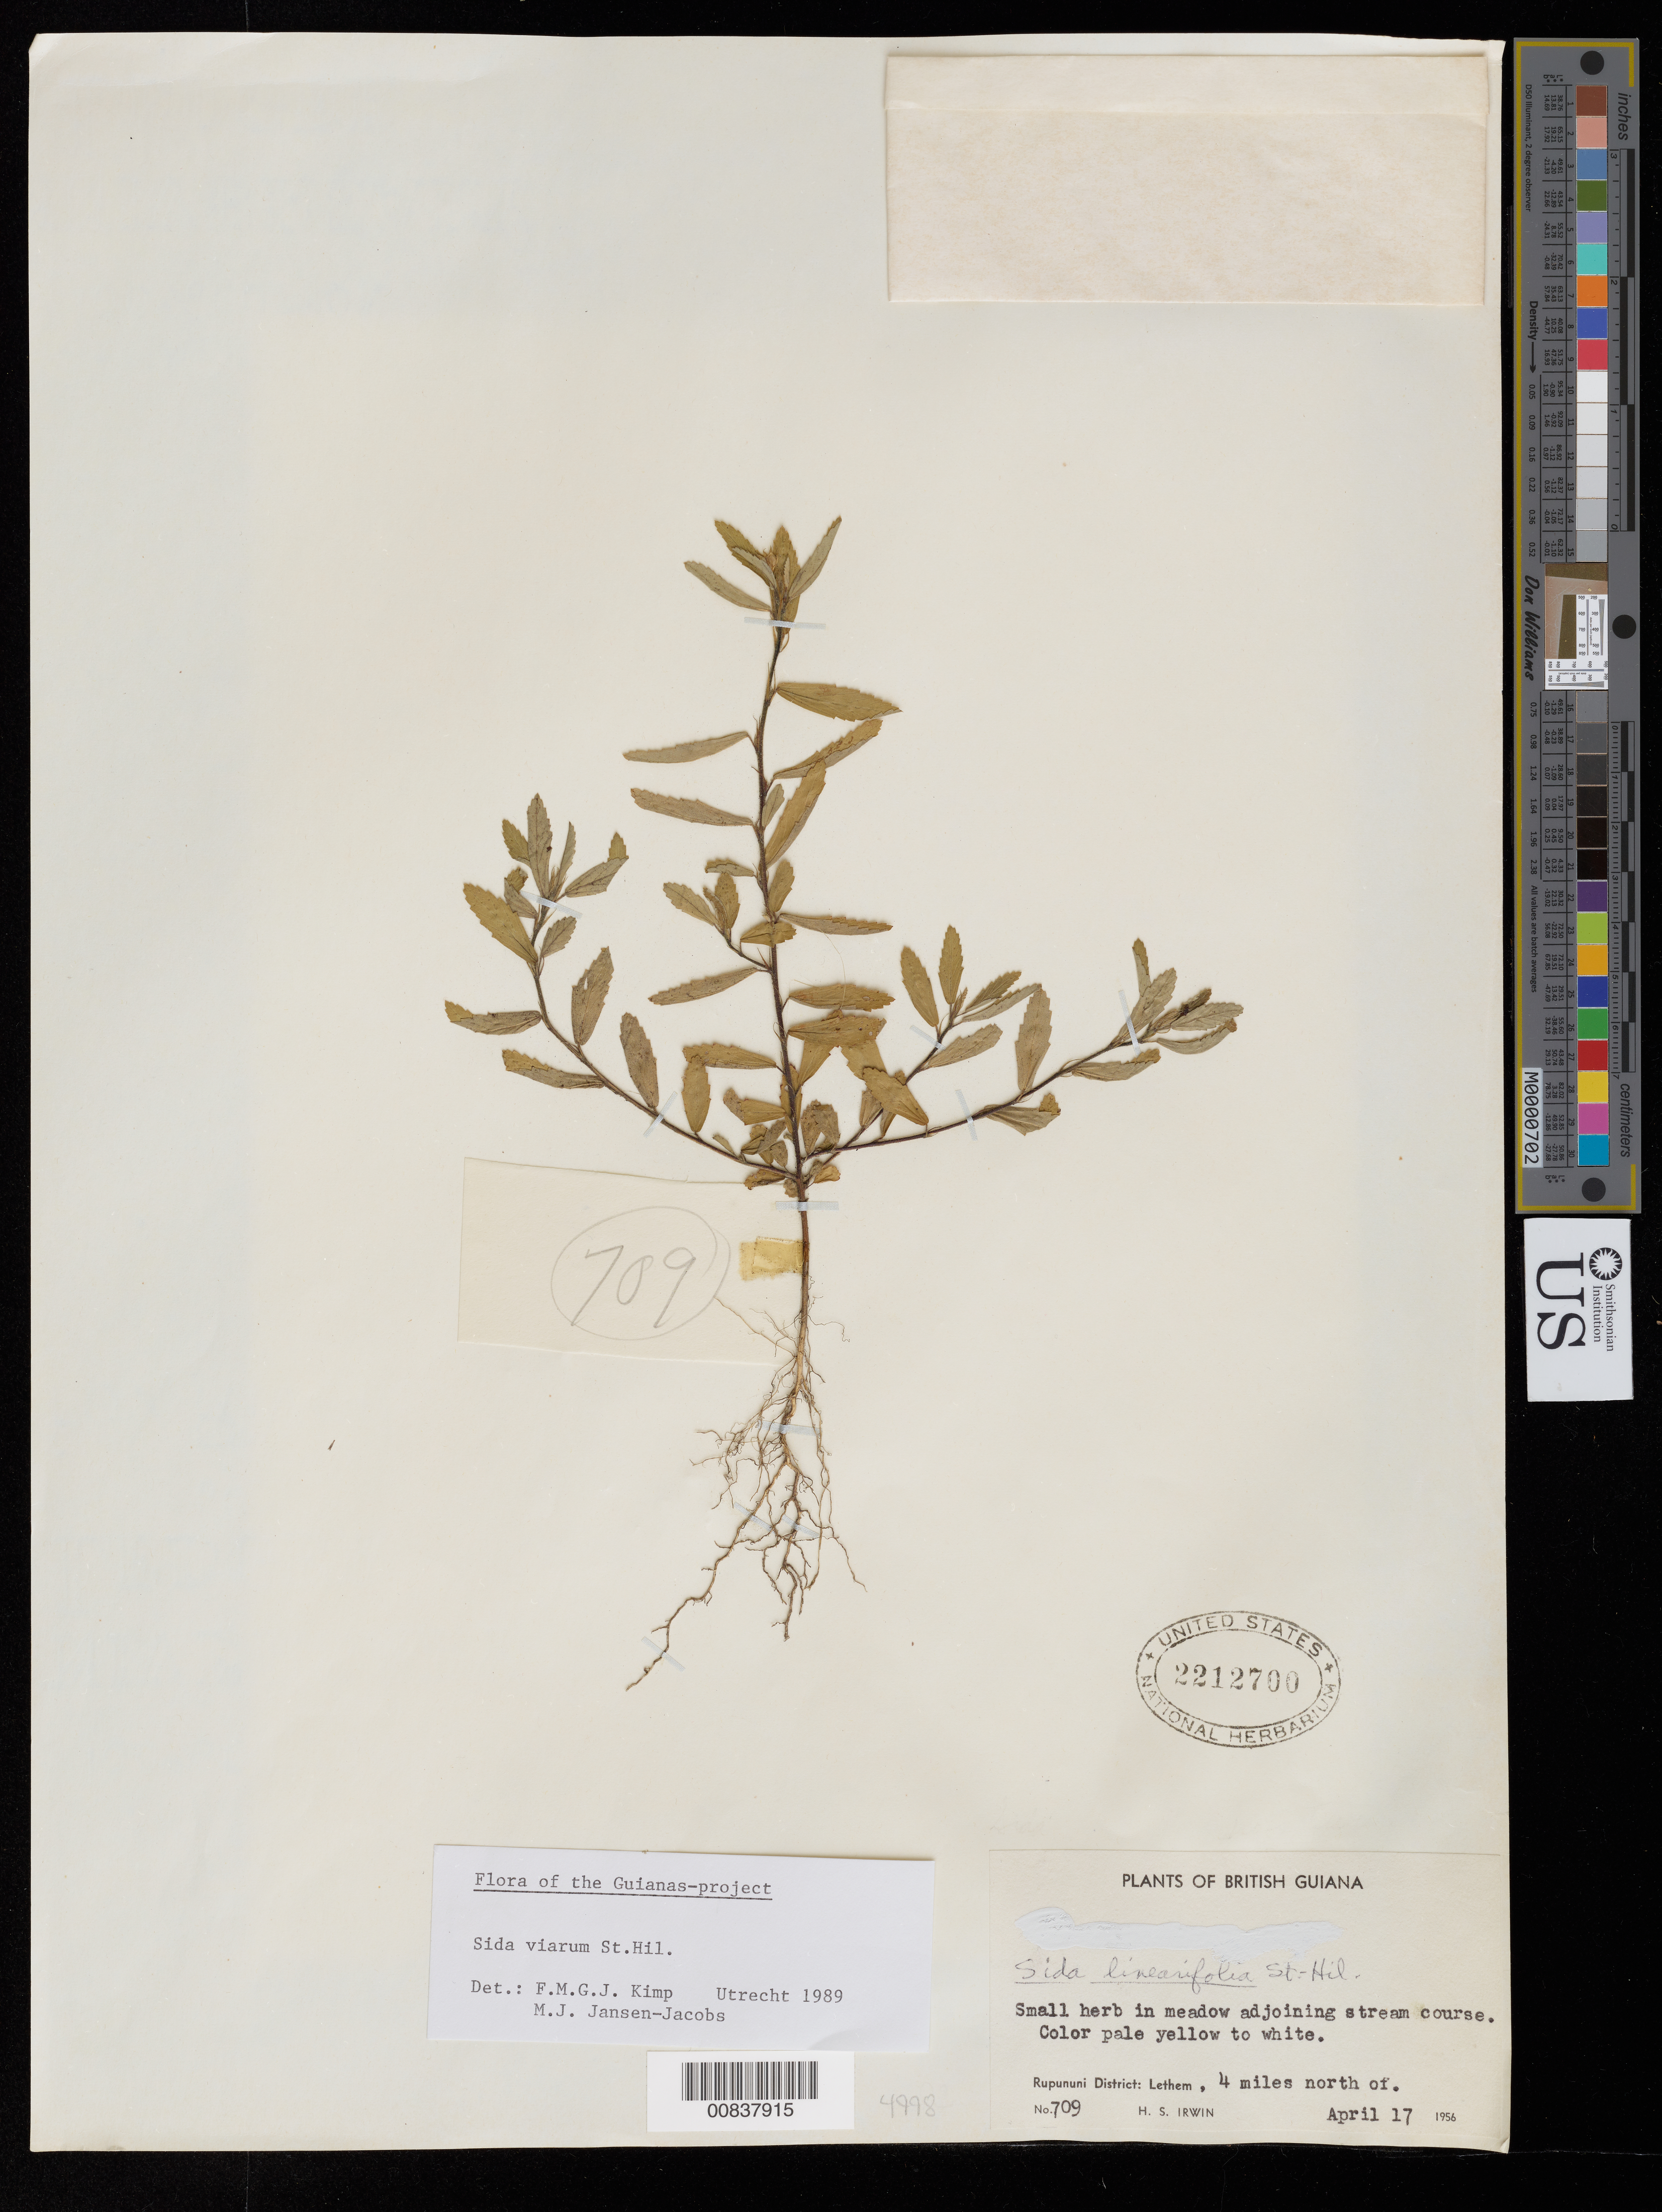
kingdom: Plantae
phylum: Tracheophyta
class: Magnoliopsida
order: Malvales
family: Malvaceae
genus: Sida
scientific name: Sida viarum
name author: A. St.-Hil.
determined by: Kimp, F. M.; Jansen-Jacobs, M. J.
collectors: H. Irwin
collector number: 709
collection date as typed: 17-Apr-56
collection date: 1956-04-17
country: Guyana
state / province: U. Takutu-U. Essequibo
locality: Rupununi Dist., 4 mi. N of Lethem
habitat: Meadow adjoining stream course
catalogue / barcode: US 2212700